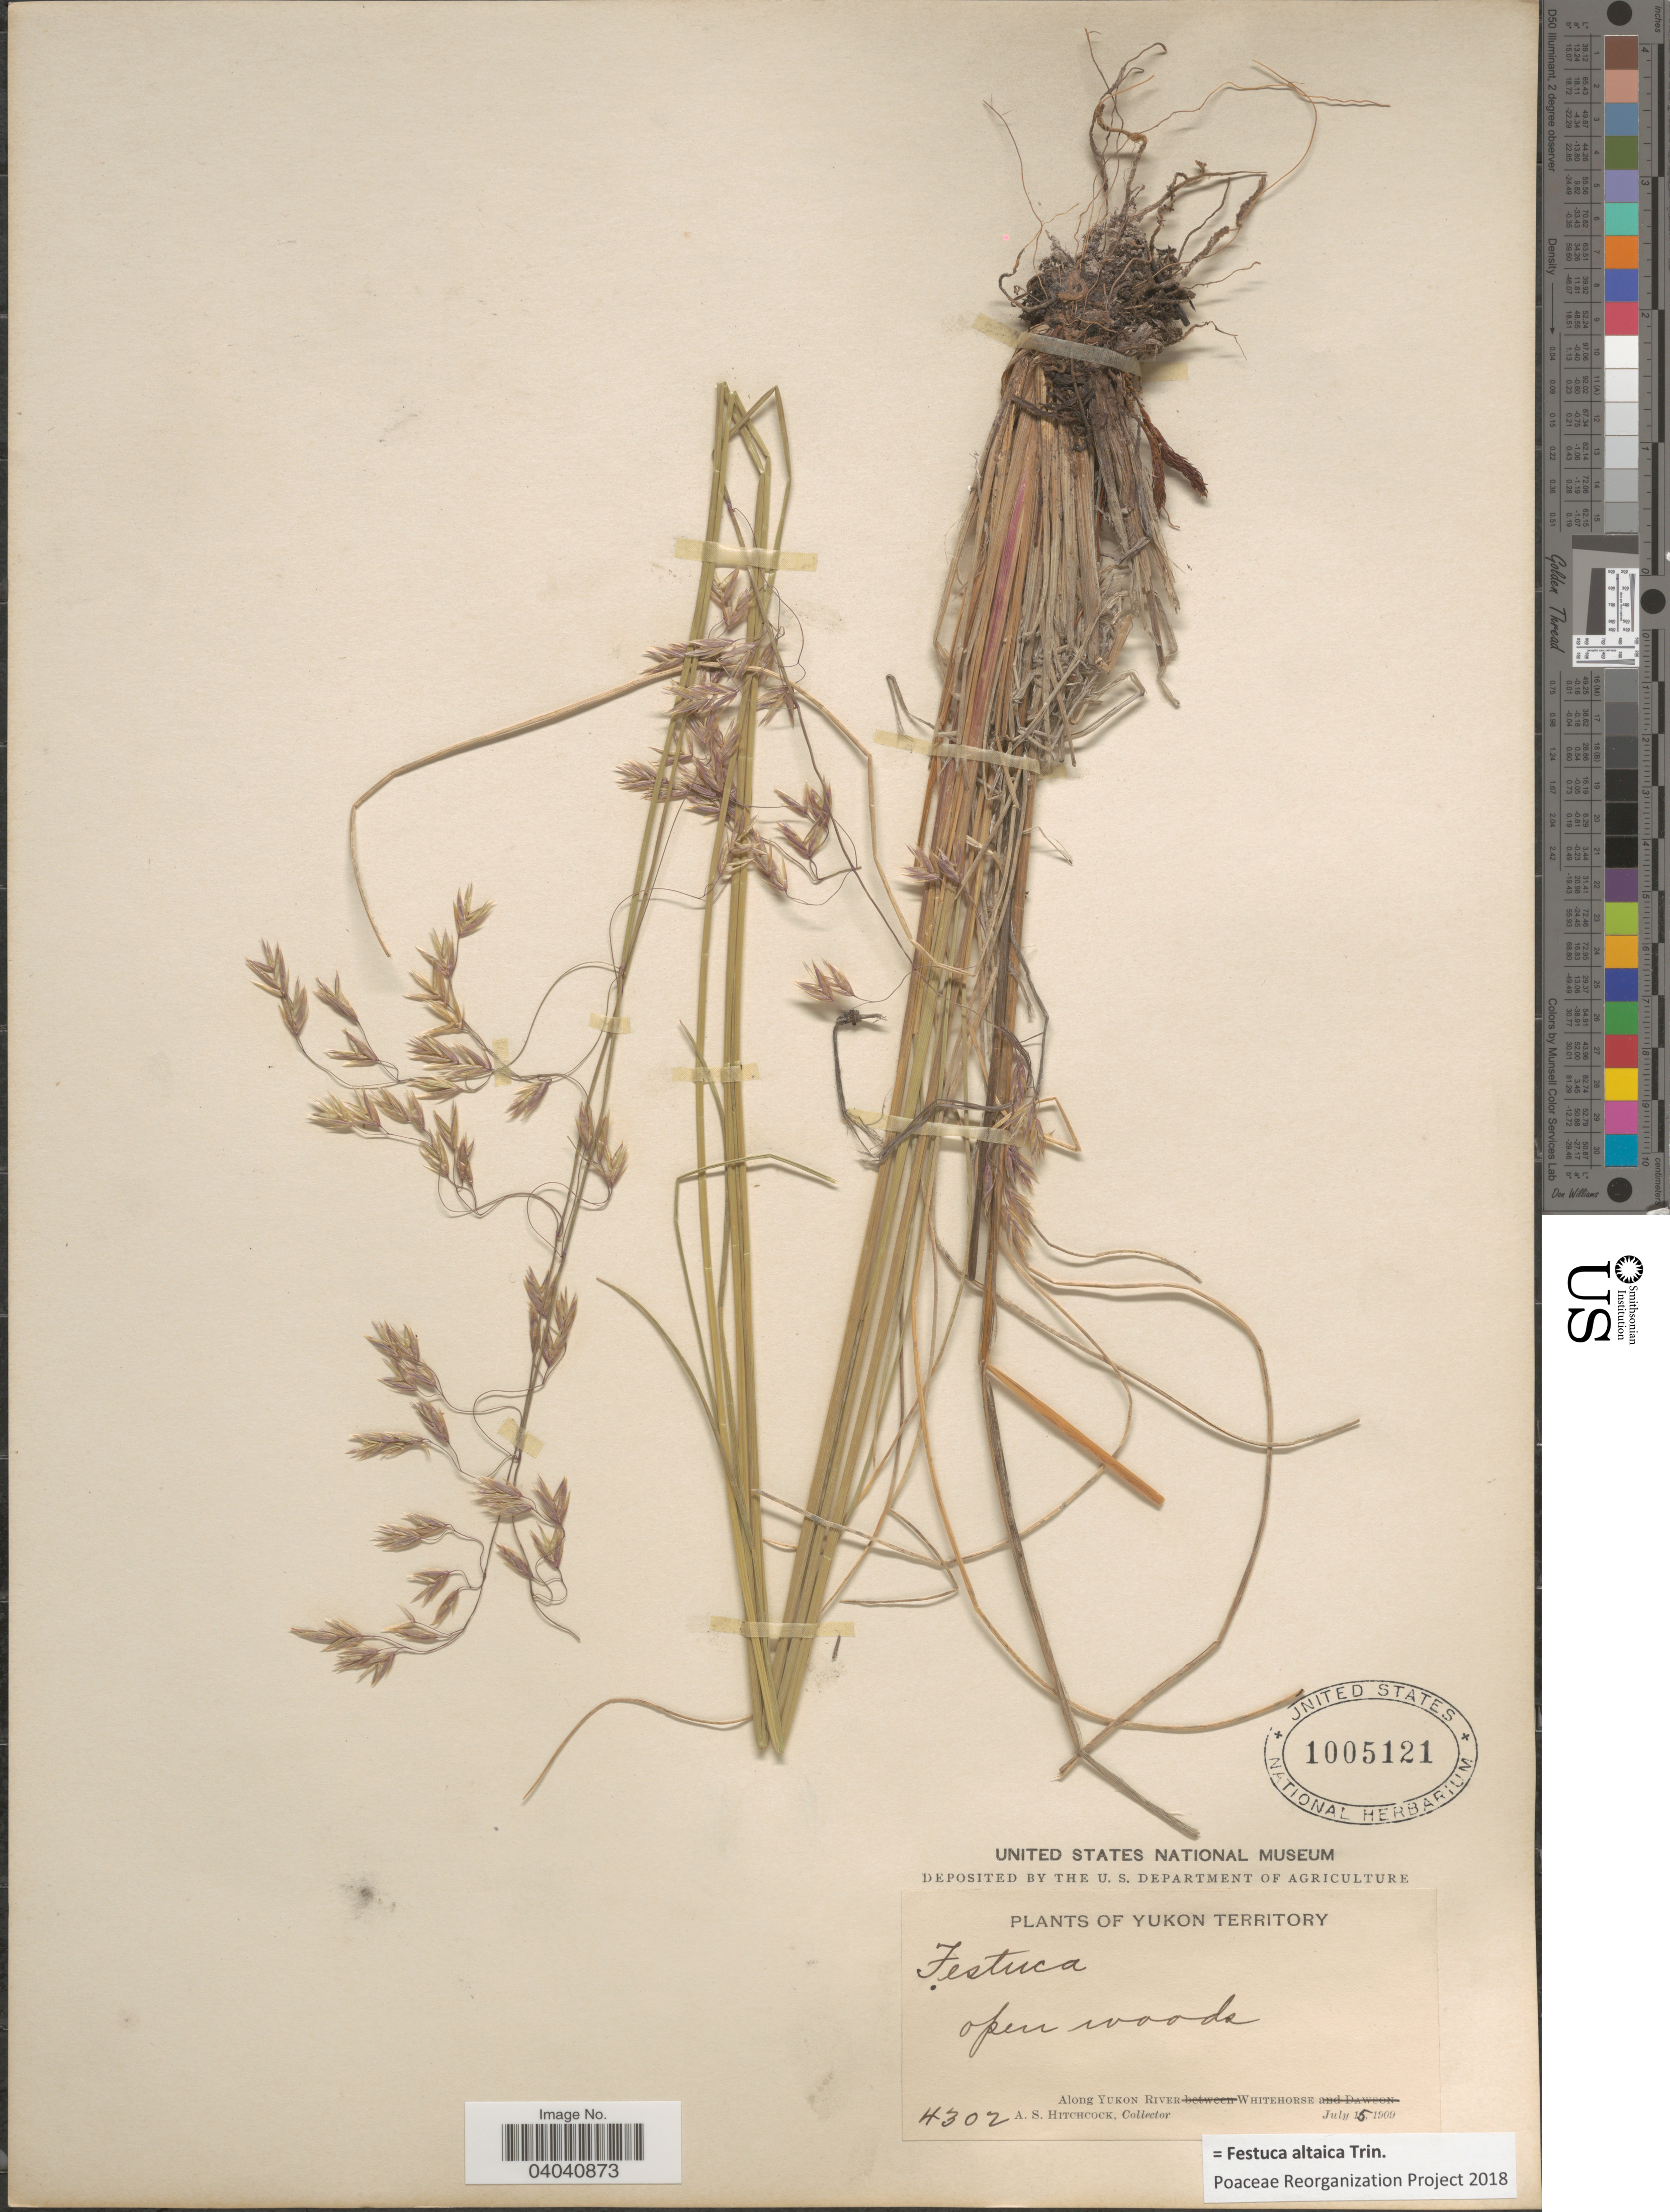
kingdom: Plantae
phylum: Tracheophyta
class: Liliopsida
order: Poales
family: Poaceae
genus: Festuca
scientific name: Festuca altaica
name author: Trin.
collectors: A. S. Hitchcock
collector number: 4302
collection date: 1909-07-15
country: Canada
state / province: Yukon Territory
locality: Along Yukon River. Whitehorse.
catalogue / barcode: US 1005121